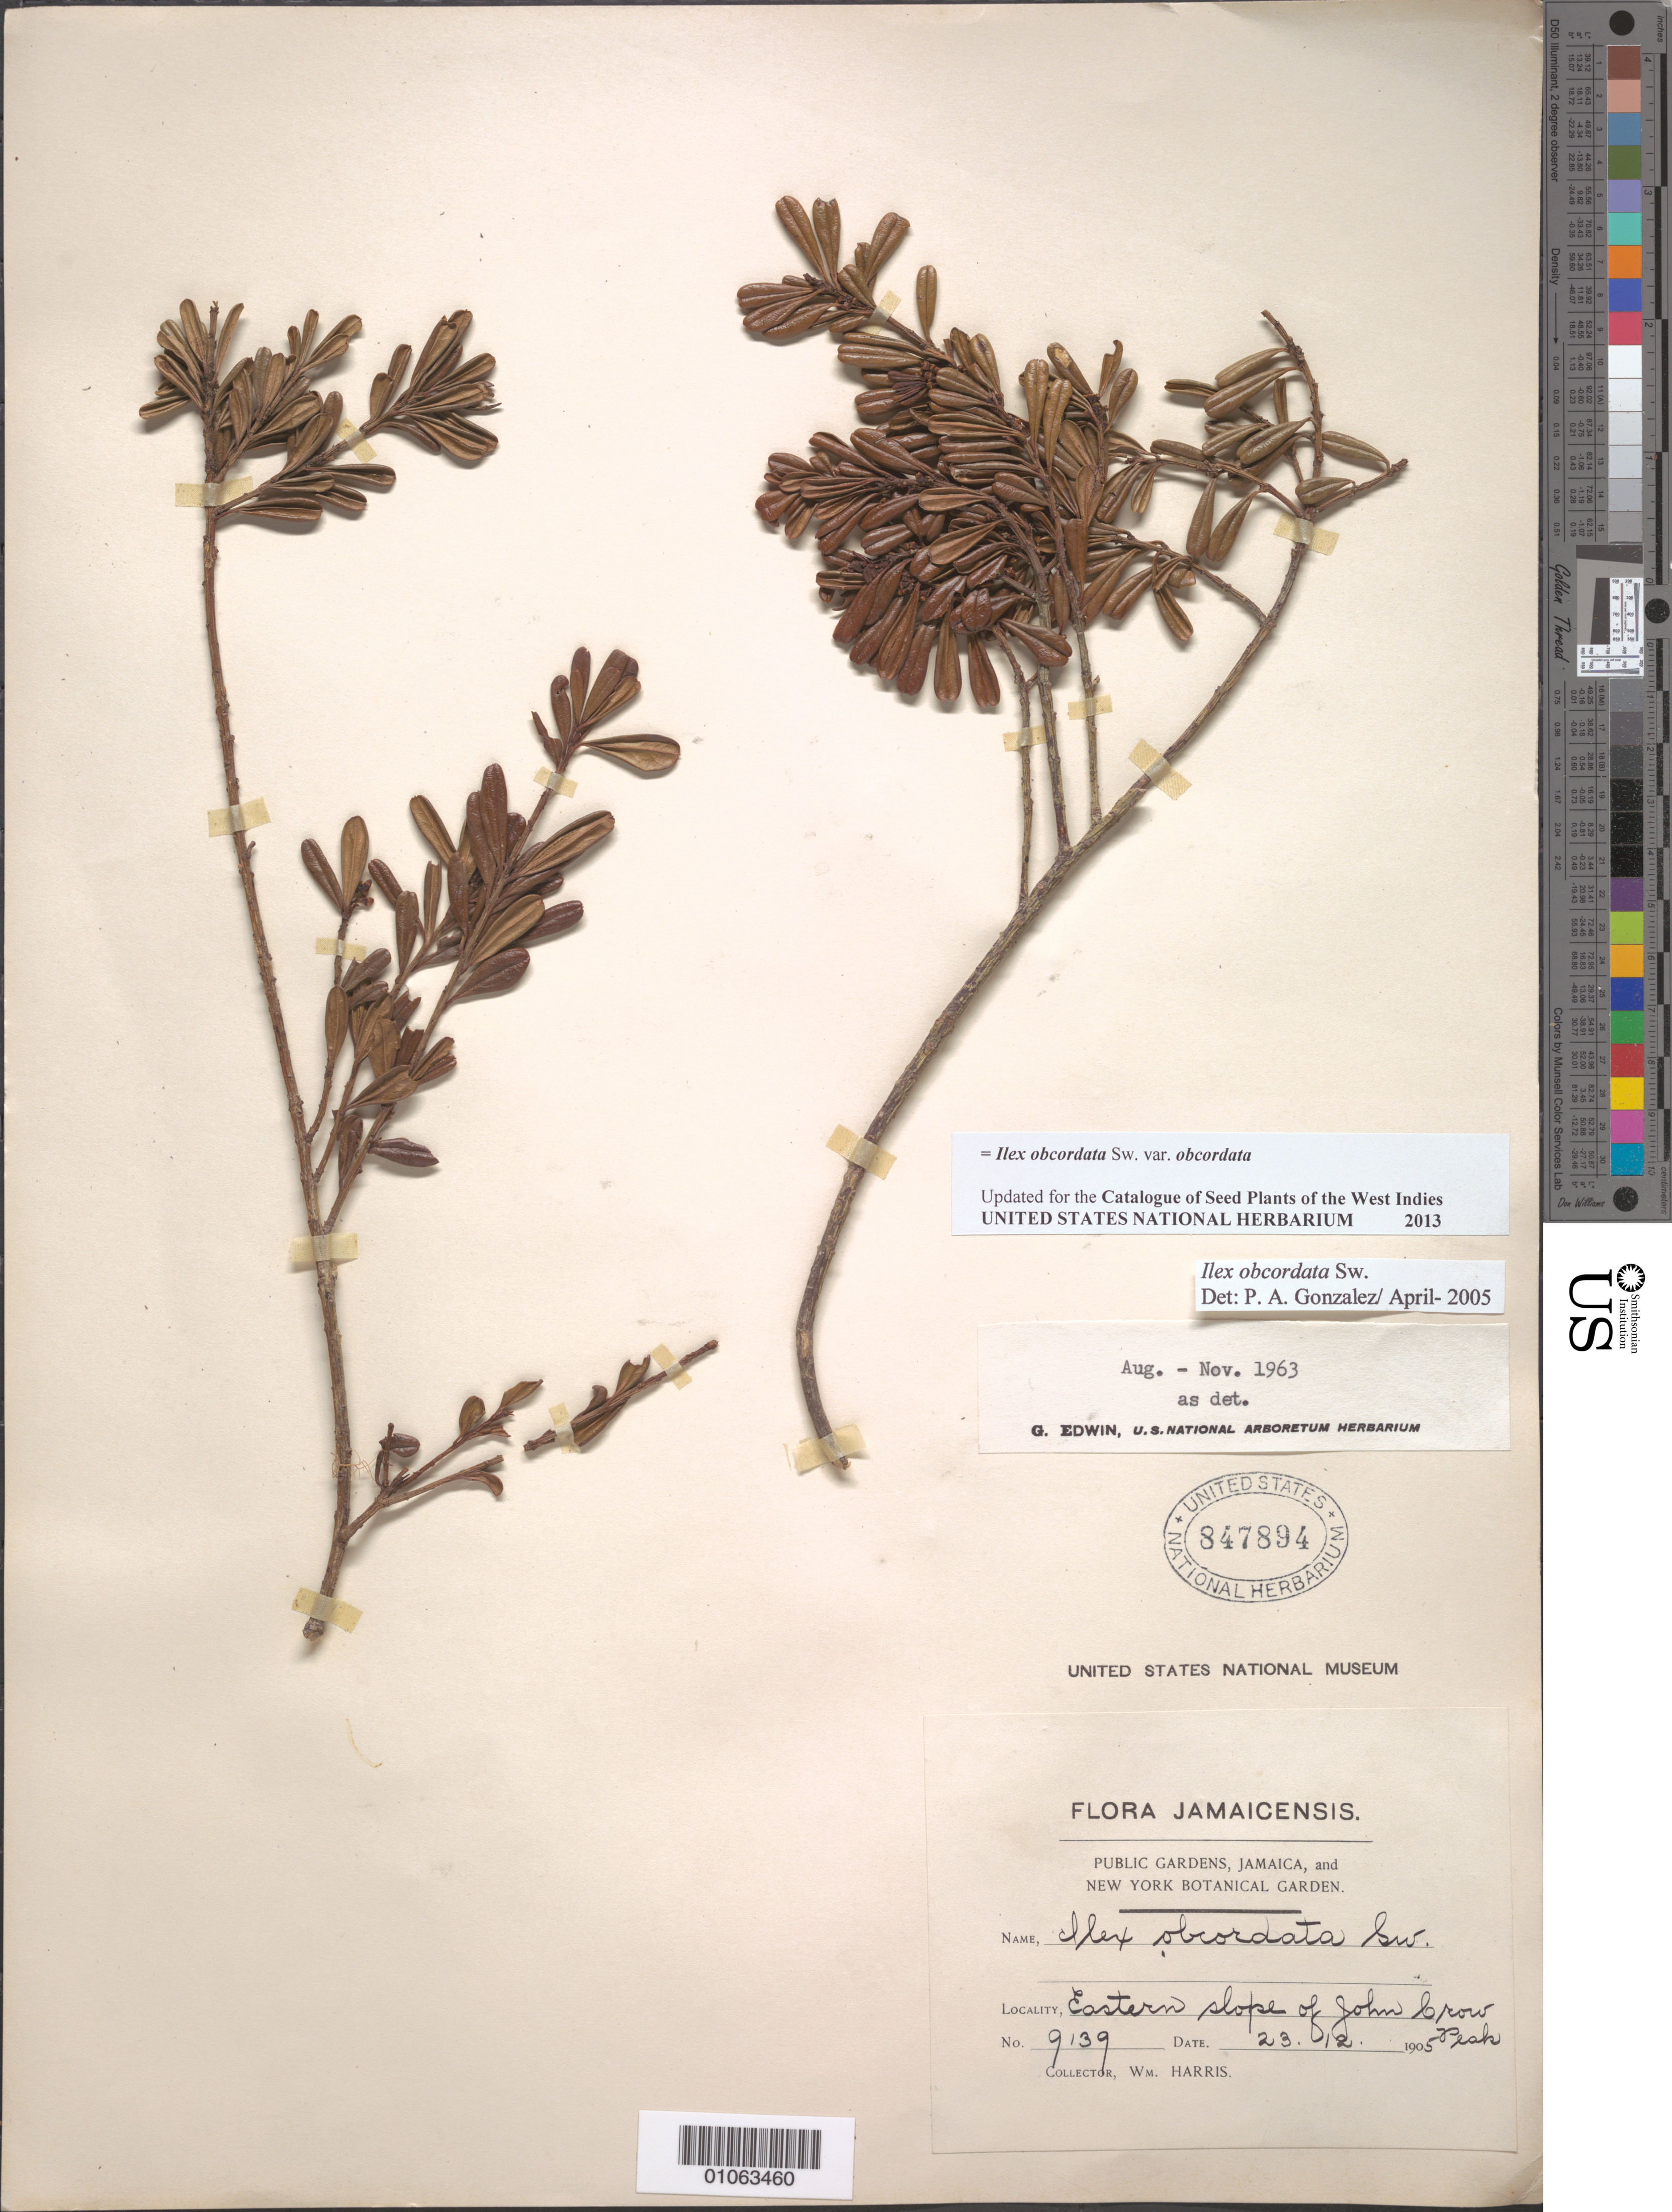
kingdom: Plantae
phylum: Tracheophyta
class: Magnoliopsida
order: Aquifoliales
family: Aquifoliaceae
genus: Ilex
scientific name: Ilex obcordata var. obcordata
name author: Sw.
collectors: W. Harris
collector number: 9139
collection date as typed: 23 Dec 1905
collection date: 1905-12-23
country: Jamaica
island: Jamaica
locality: Eastern slope of John Crow peak.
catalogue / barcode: US 847894